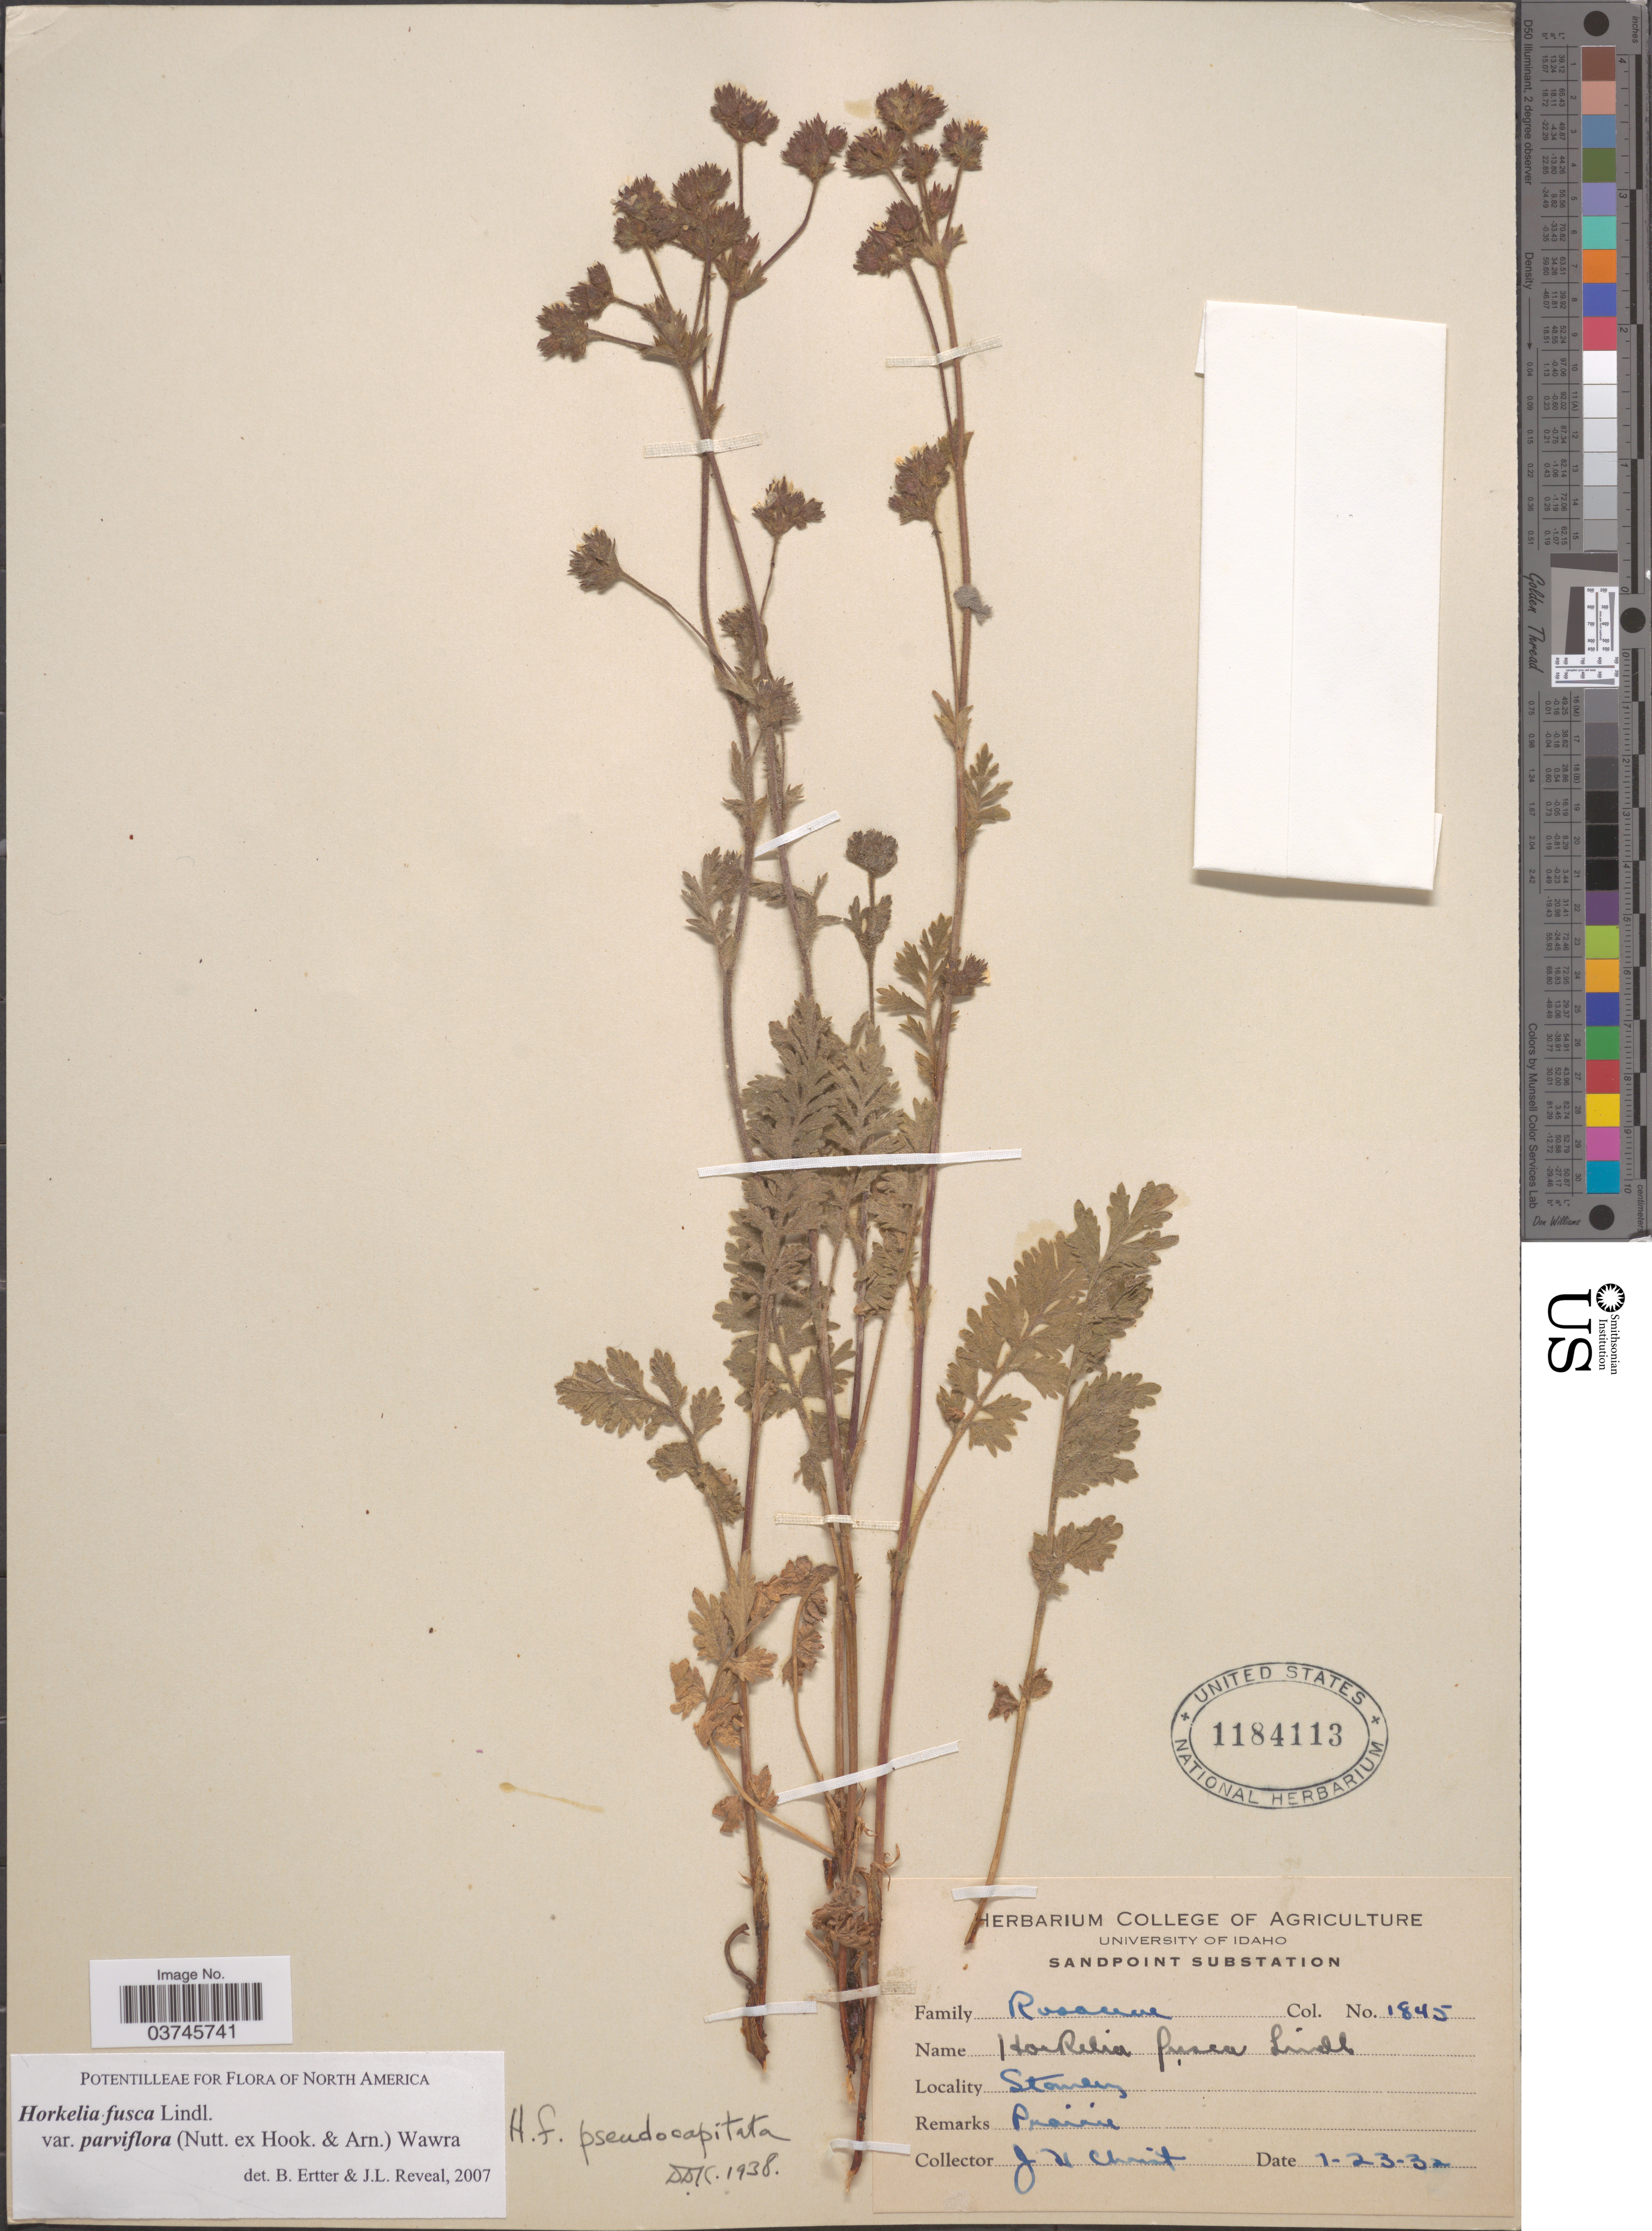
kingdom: Plantae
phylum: Tracheophyta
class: Magnoliopsida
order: Rosales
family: Rosaceae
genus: Potentilla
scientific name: Potentilla douglasii var. parviflora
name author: (Nutt. ex Hook. & Arn.) J.T. Howell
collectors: J. H. Christ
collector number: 1845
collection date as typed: Transcribed d/m/y: 23/1/32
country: United States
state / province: Idaho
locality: Sandpoint Substation. [unsure placement] Stanley.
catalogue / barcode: US 1184113